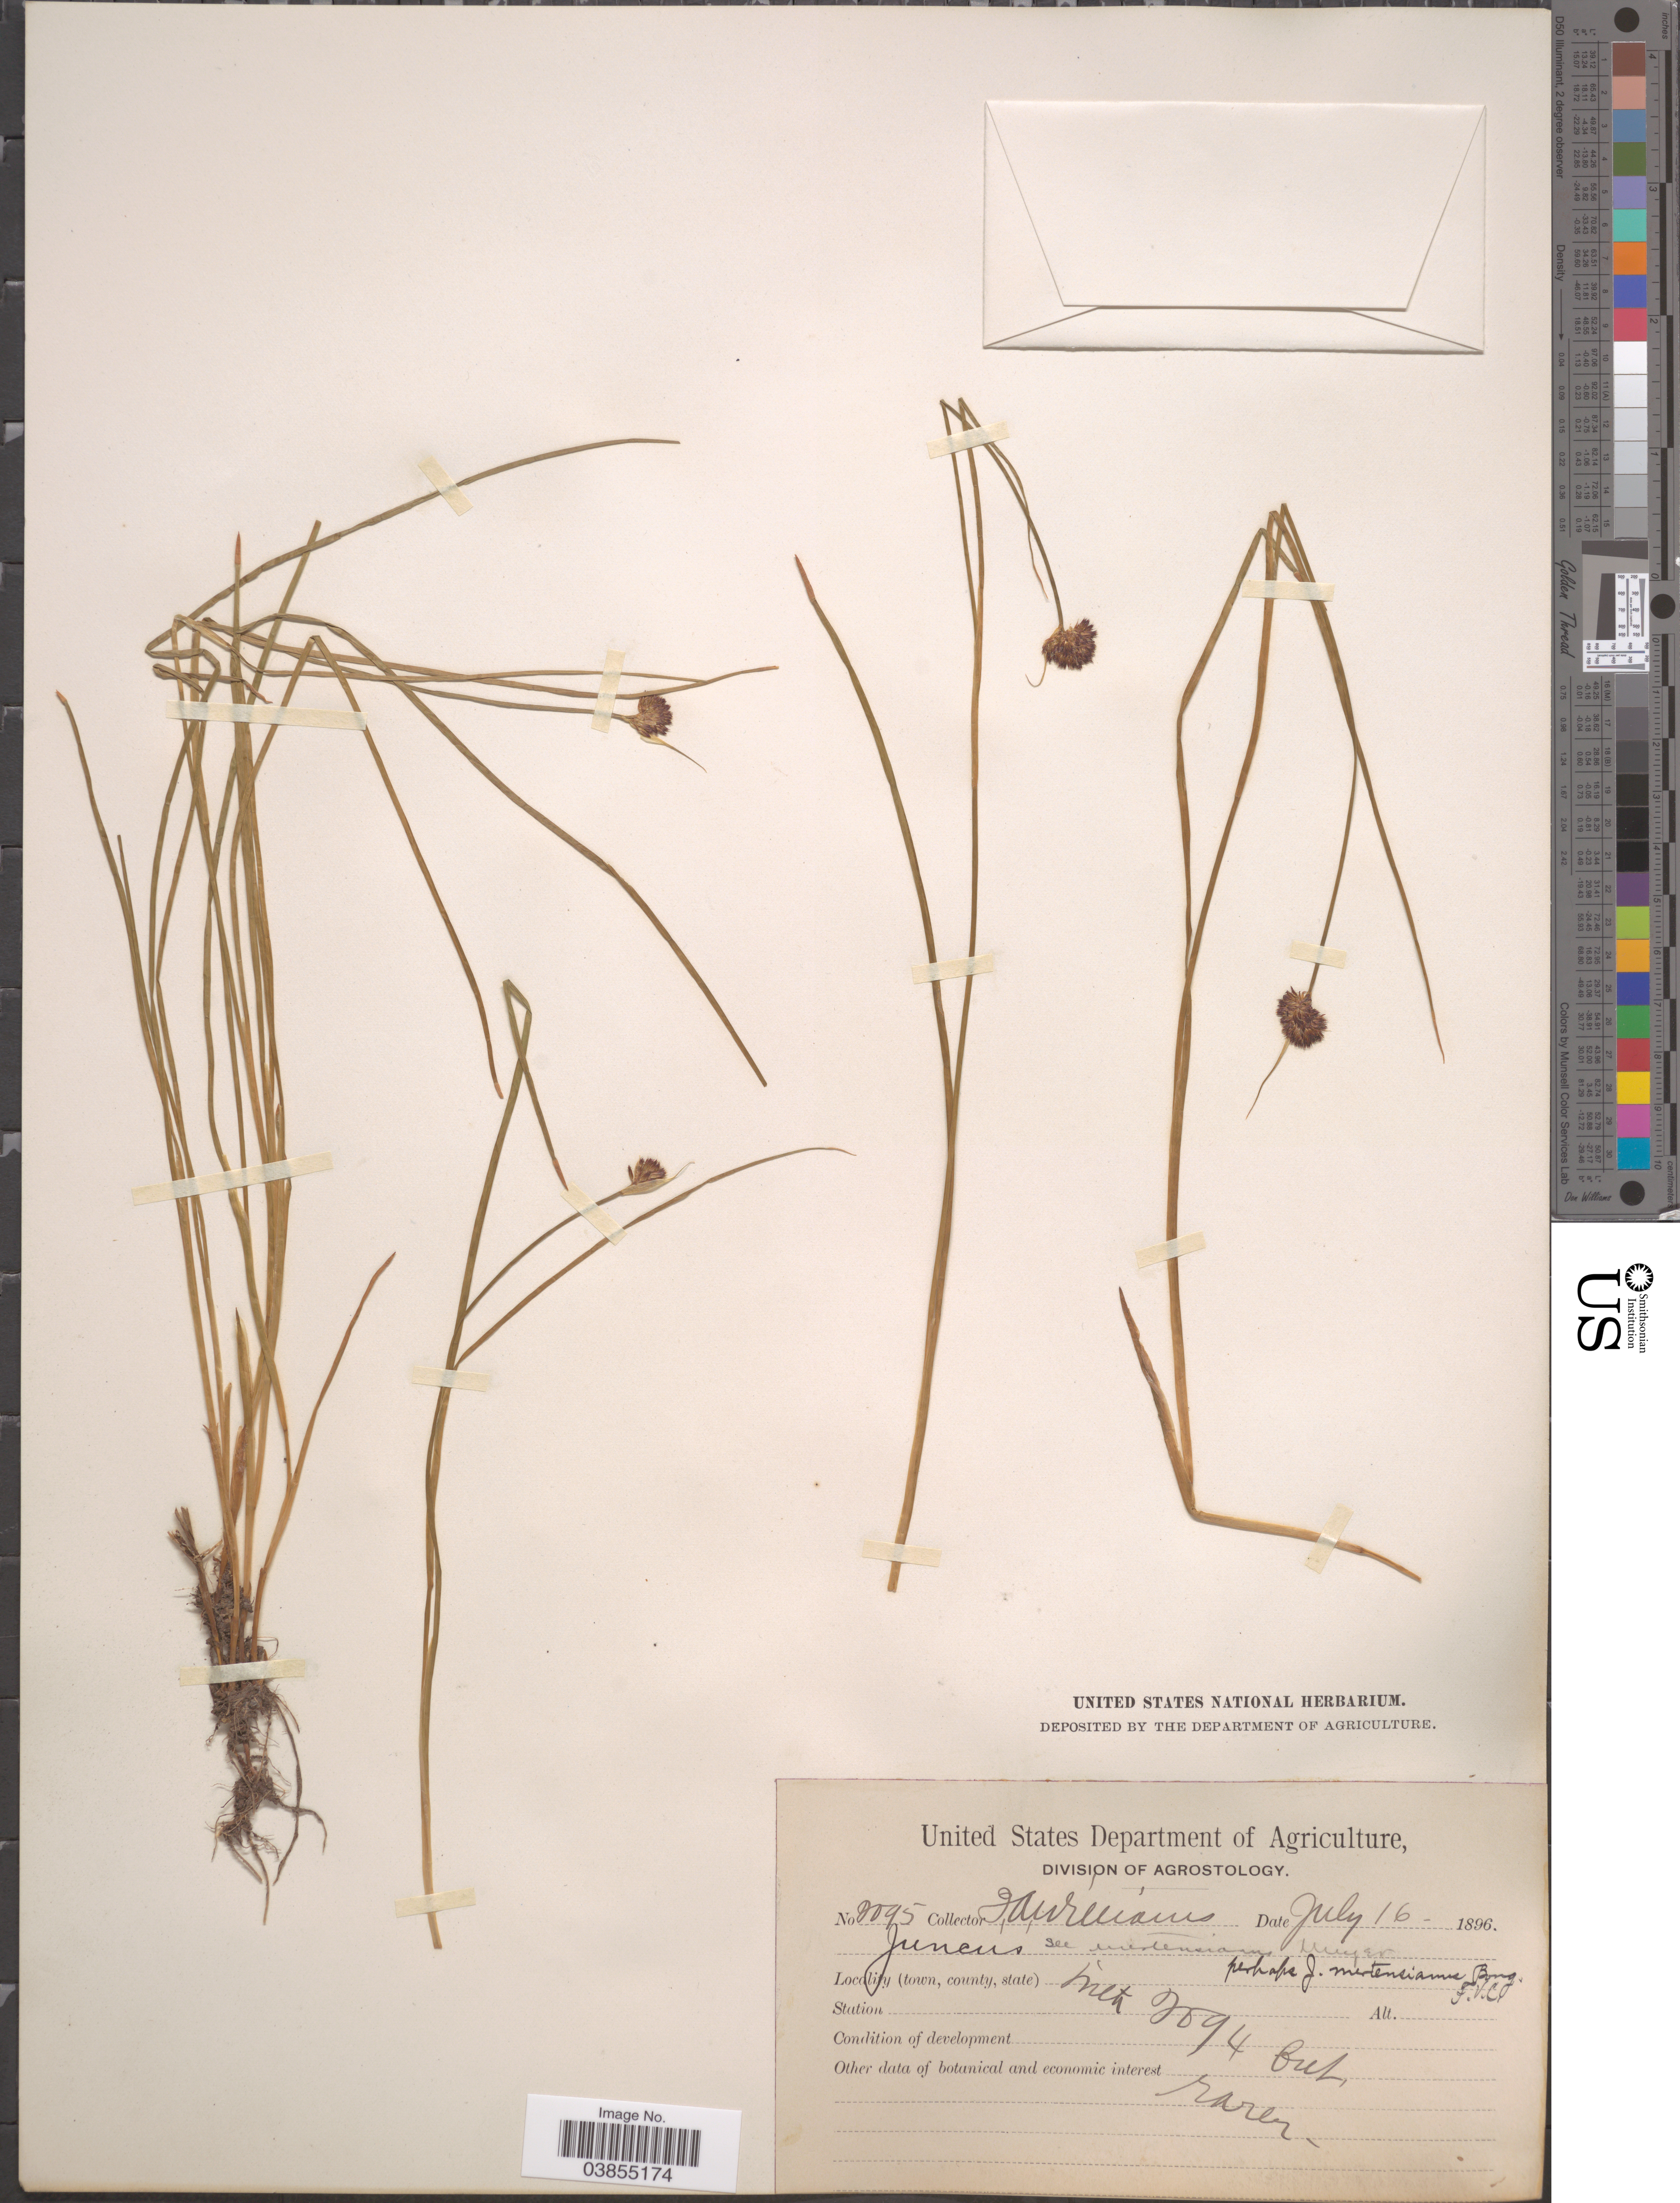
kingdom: Plantae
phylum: Tracheophyta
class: Liliopsida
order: Poales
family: Juncaceae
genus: Juncus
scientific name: Juncus mertensianus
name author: Bong.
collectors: J. A. Williams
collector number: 2095*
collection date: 1896-07-16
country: United States